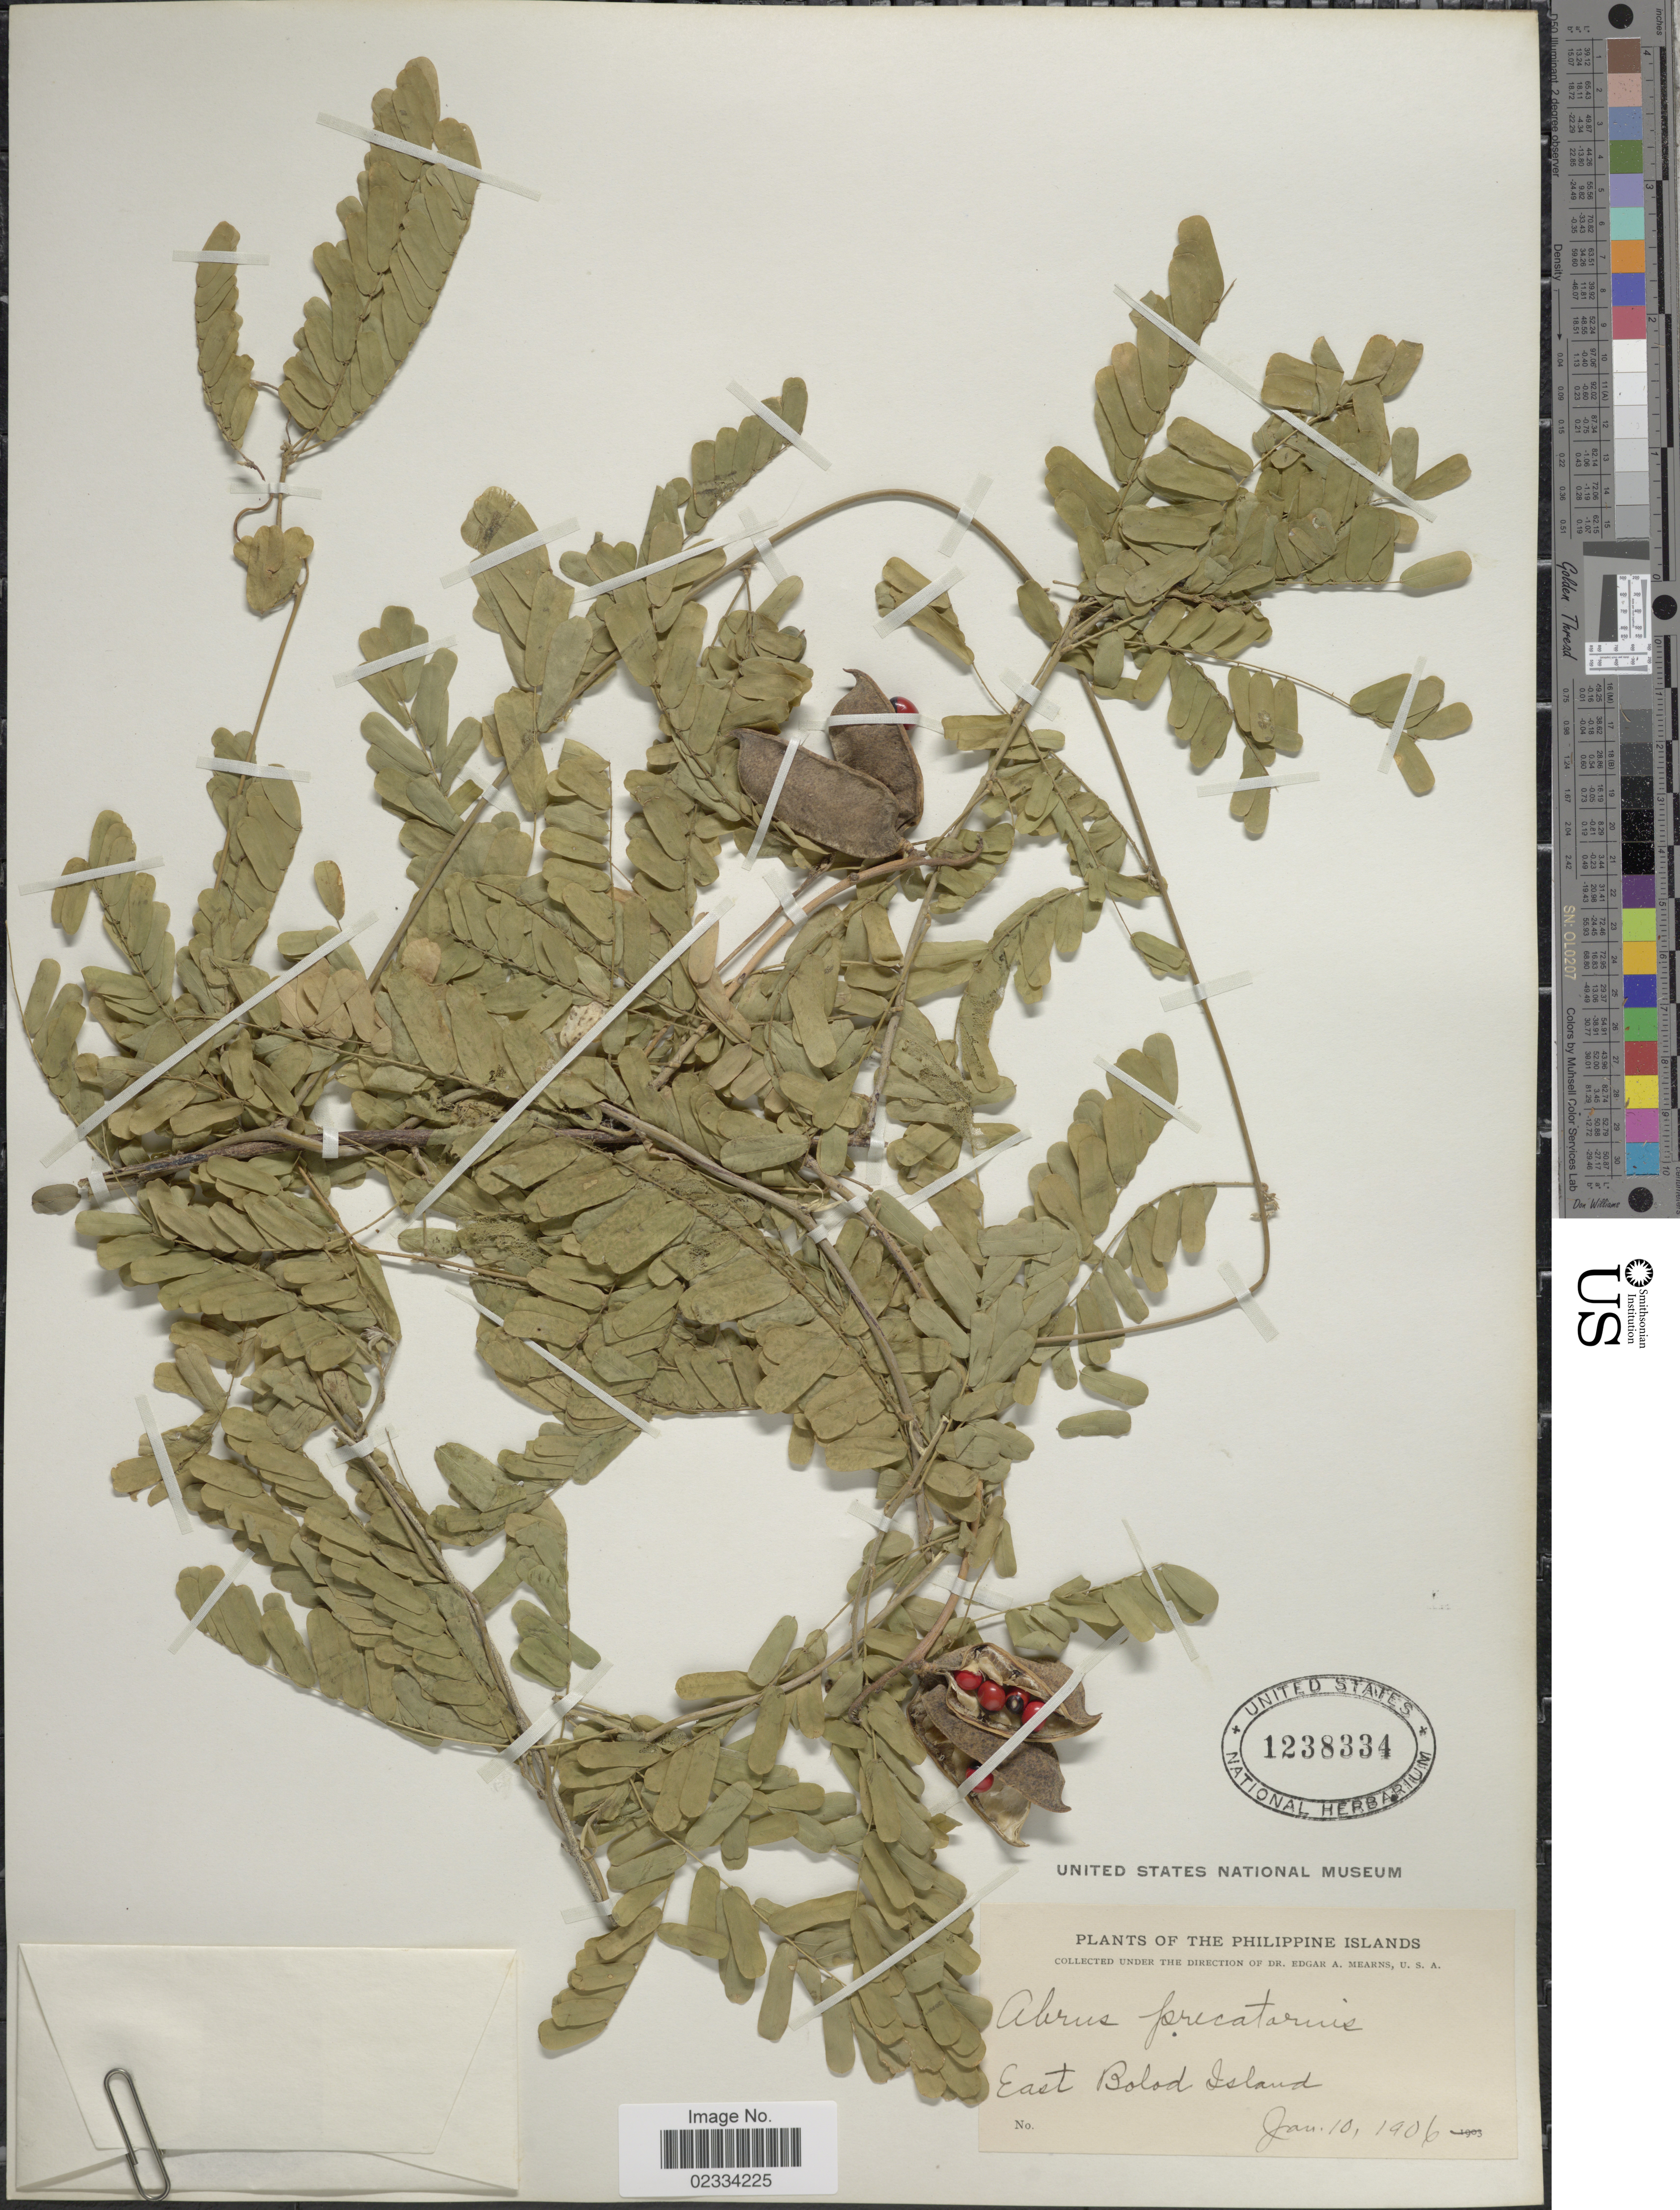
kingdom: Plantae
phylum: Tracheophyta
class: Magnoliopsida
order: Fabales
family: Fabaceae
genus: Abrus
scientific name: Abrus precatorius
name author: L.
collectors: E. A. Mearns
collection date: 1906-01-10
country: Philippines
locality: East Bolod Island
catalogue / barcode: US 1238334